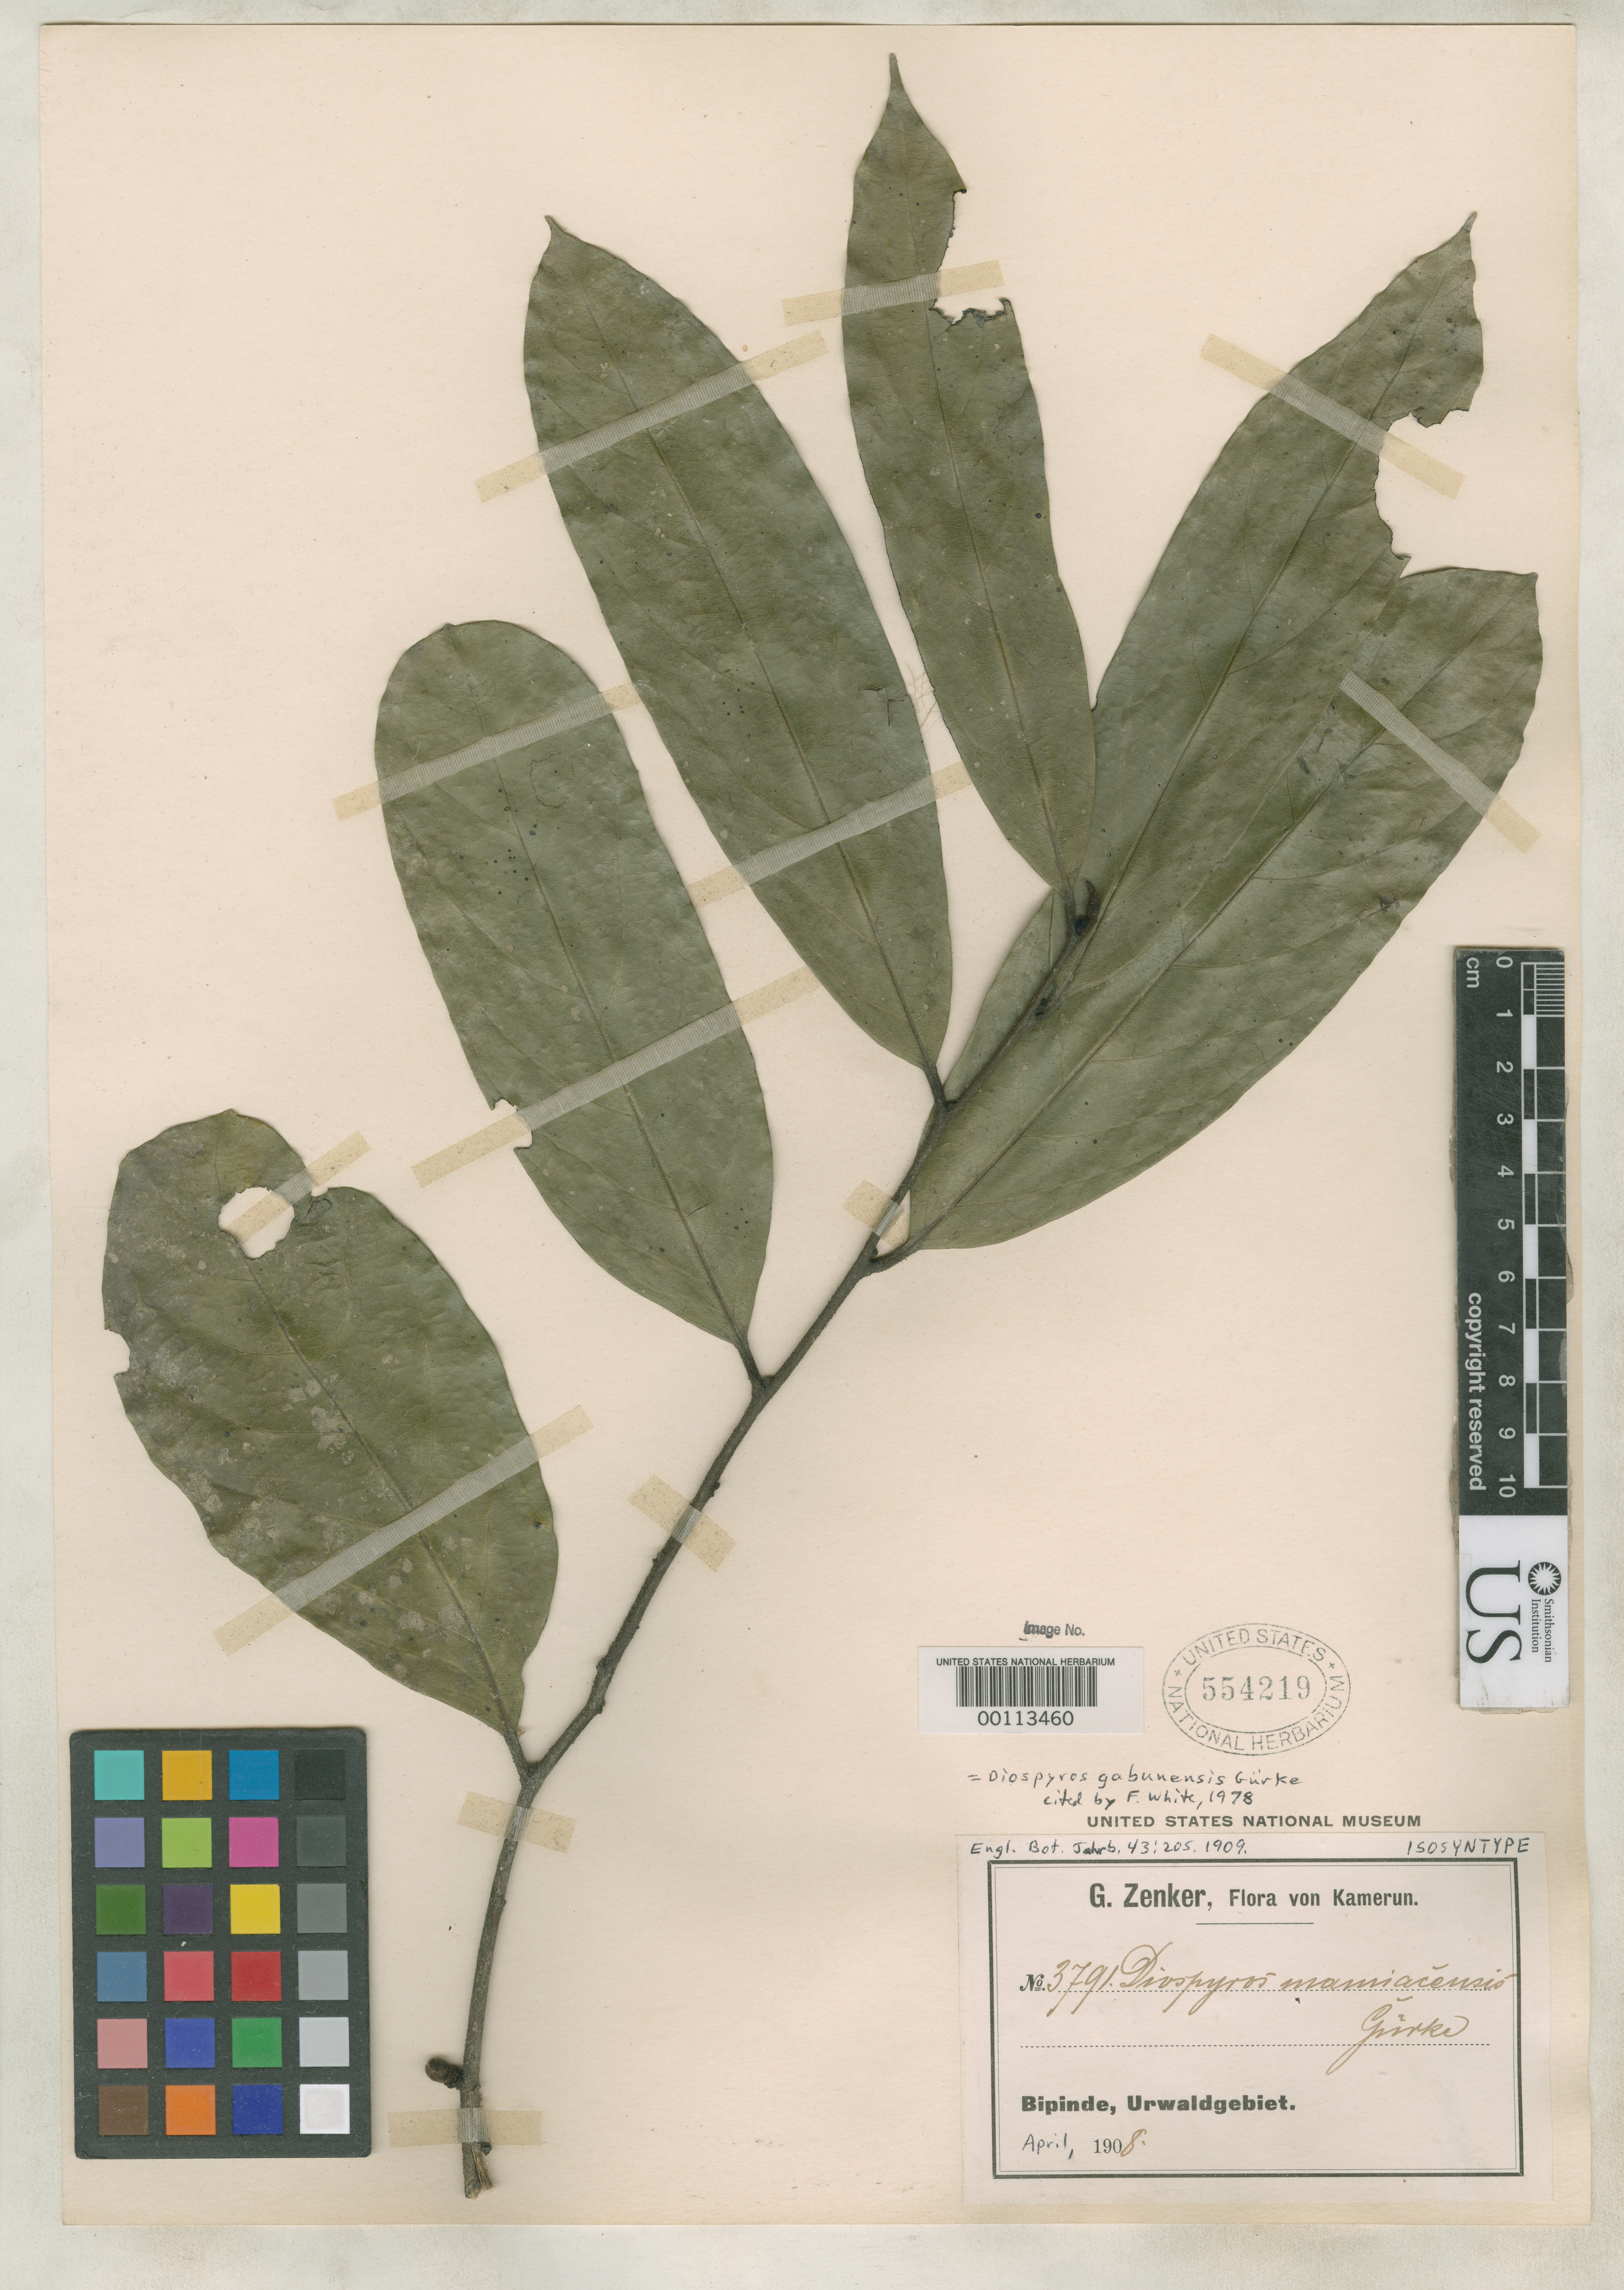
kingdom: Plantae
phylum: Tracheophyta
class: Magnoliopsida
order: Ericales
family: Ebenaceae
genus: Diospyros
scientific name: Diospyros mamiacensis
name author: Gürke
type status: Isosyntype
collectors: G. A. Zenker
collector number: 3791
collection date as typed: Apr 1908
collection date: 1908-04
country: Cameroon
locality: Bipinde, Urwaldbegiet.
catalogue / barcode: US 554219